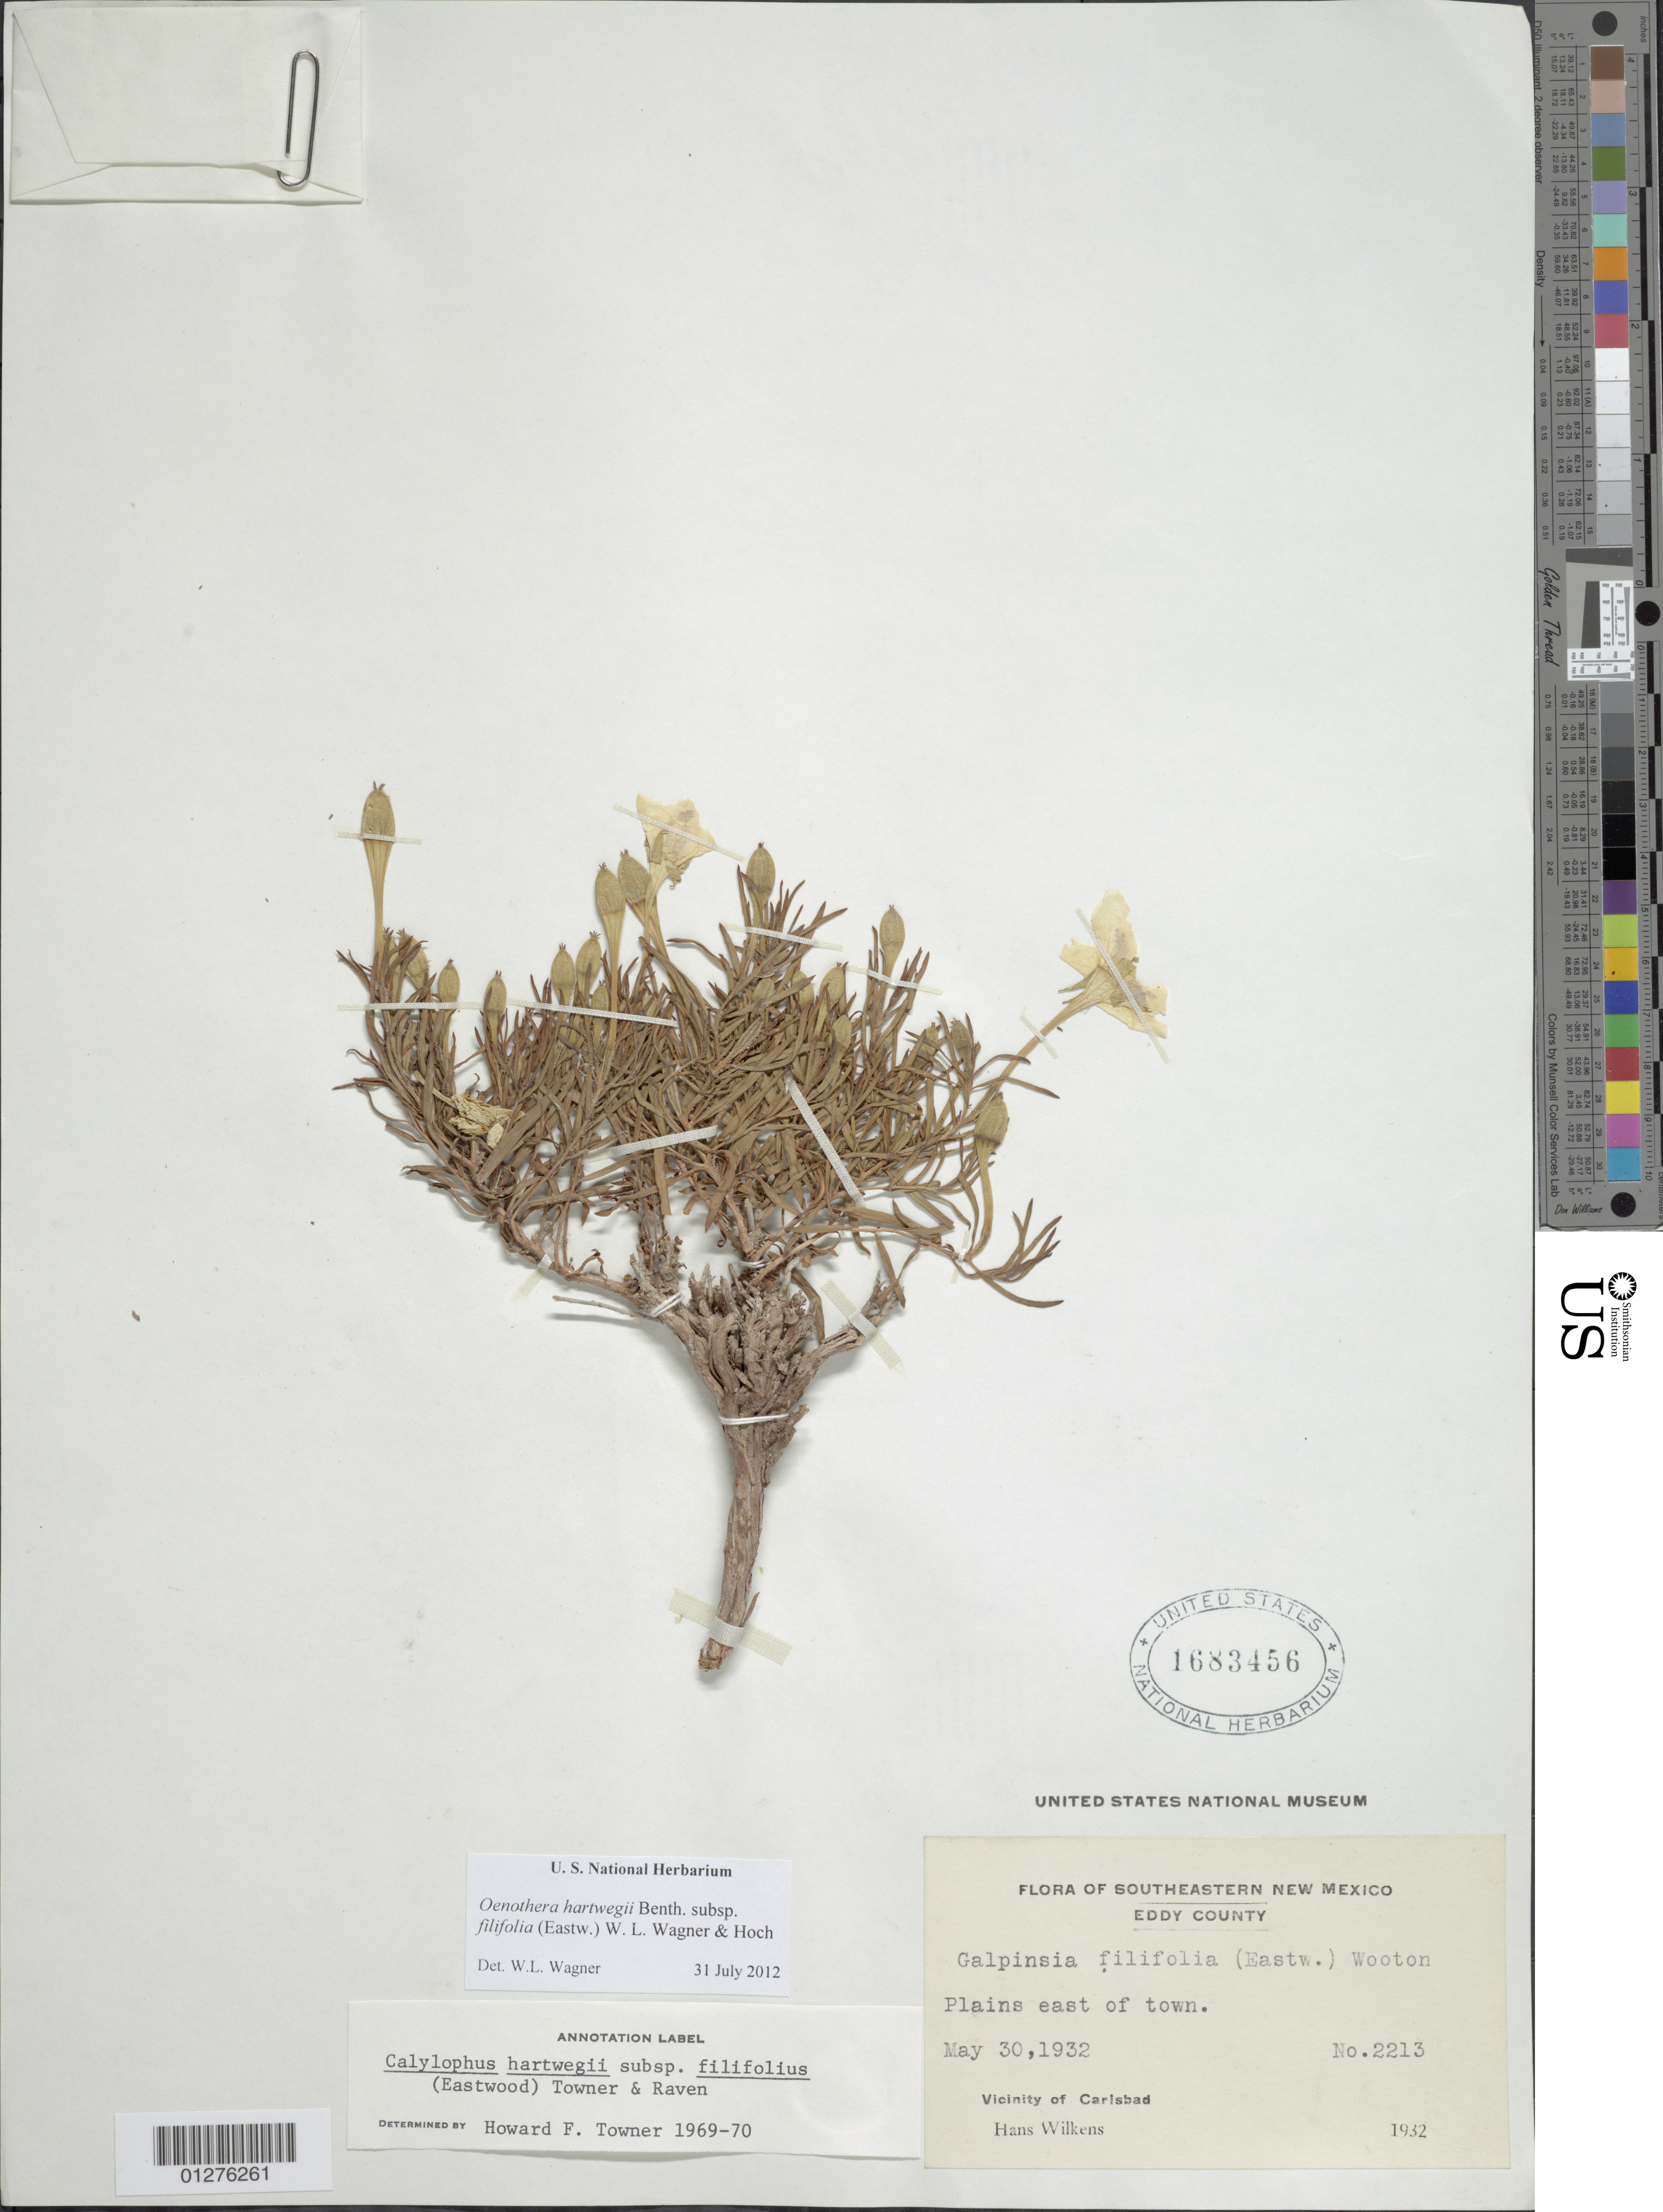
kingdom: Plantae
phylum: Tracheophyta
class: Magnoliopsida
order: Myrtales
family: Onagraceae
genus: Oenothera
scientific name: Oenothera hartwegii subsp. filifolia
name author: (Eastw.) W.L. Wagner & Hoch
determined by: Wagner, W. L., (BOT), Smithsonian Institution - National Museum of Natural History (UNITED STATES)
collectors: H. Wilkens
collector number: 2213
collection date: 1932-05-30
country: United States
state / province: New Mexico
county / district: Eddy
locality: Vicinity of Carlsbad.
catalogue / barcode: US 1683456